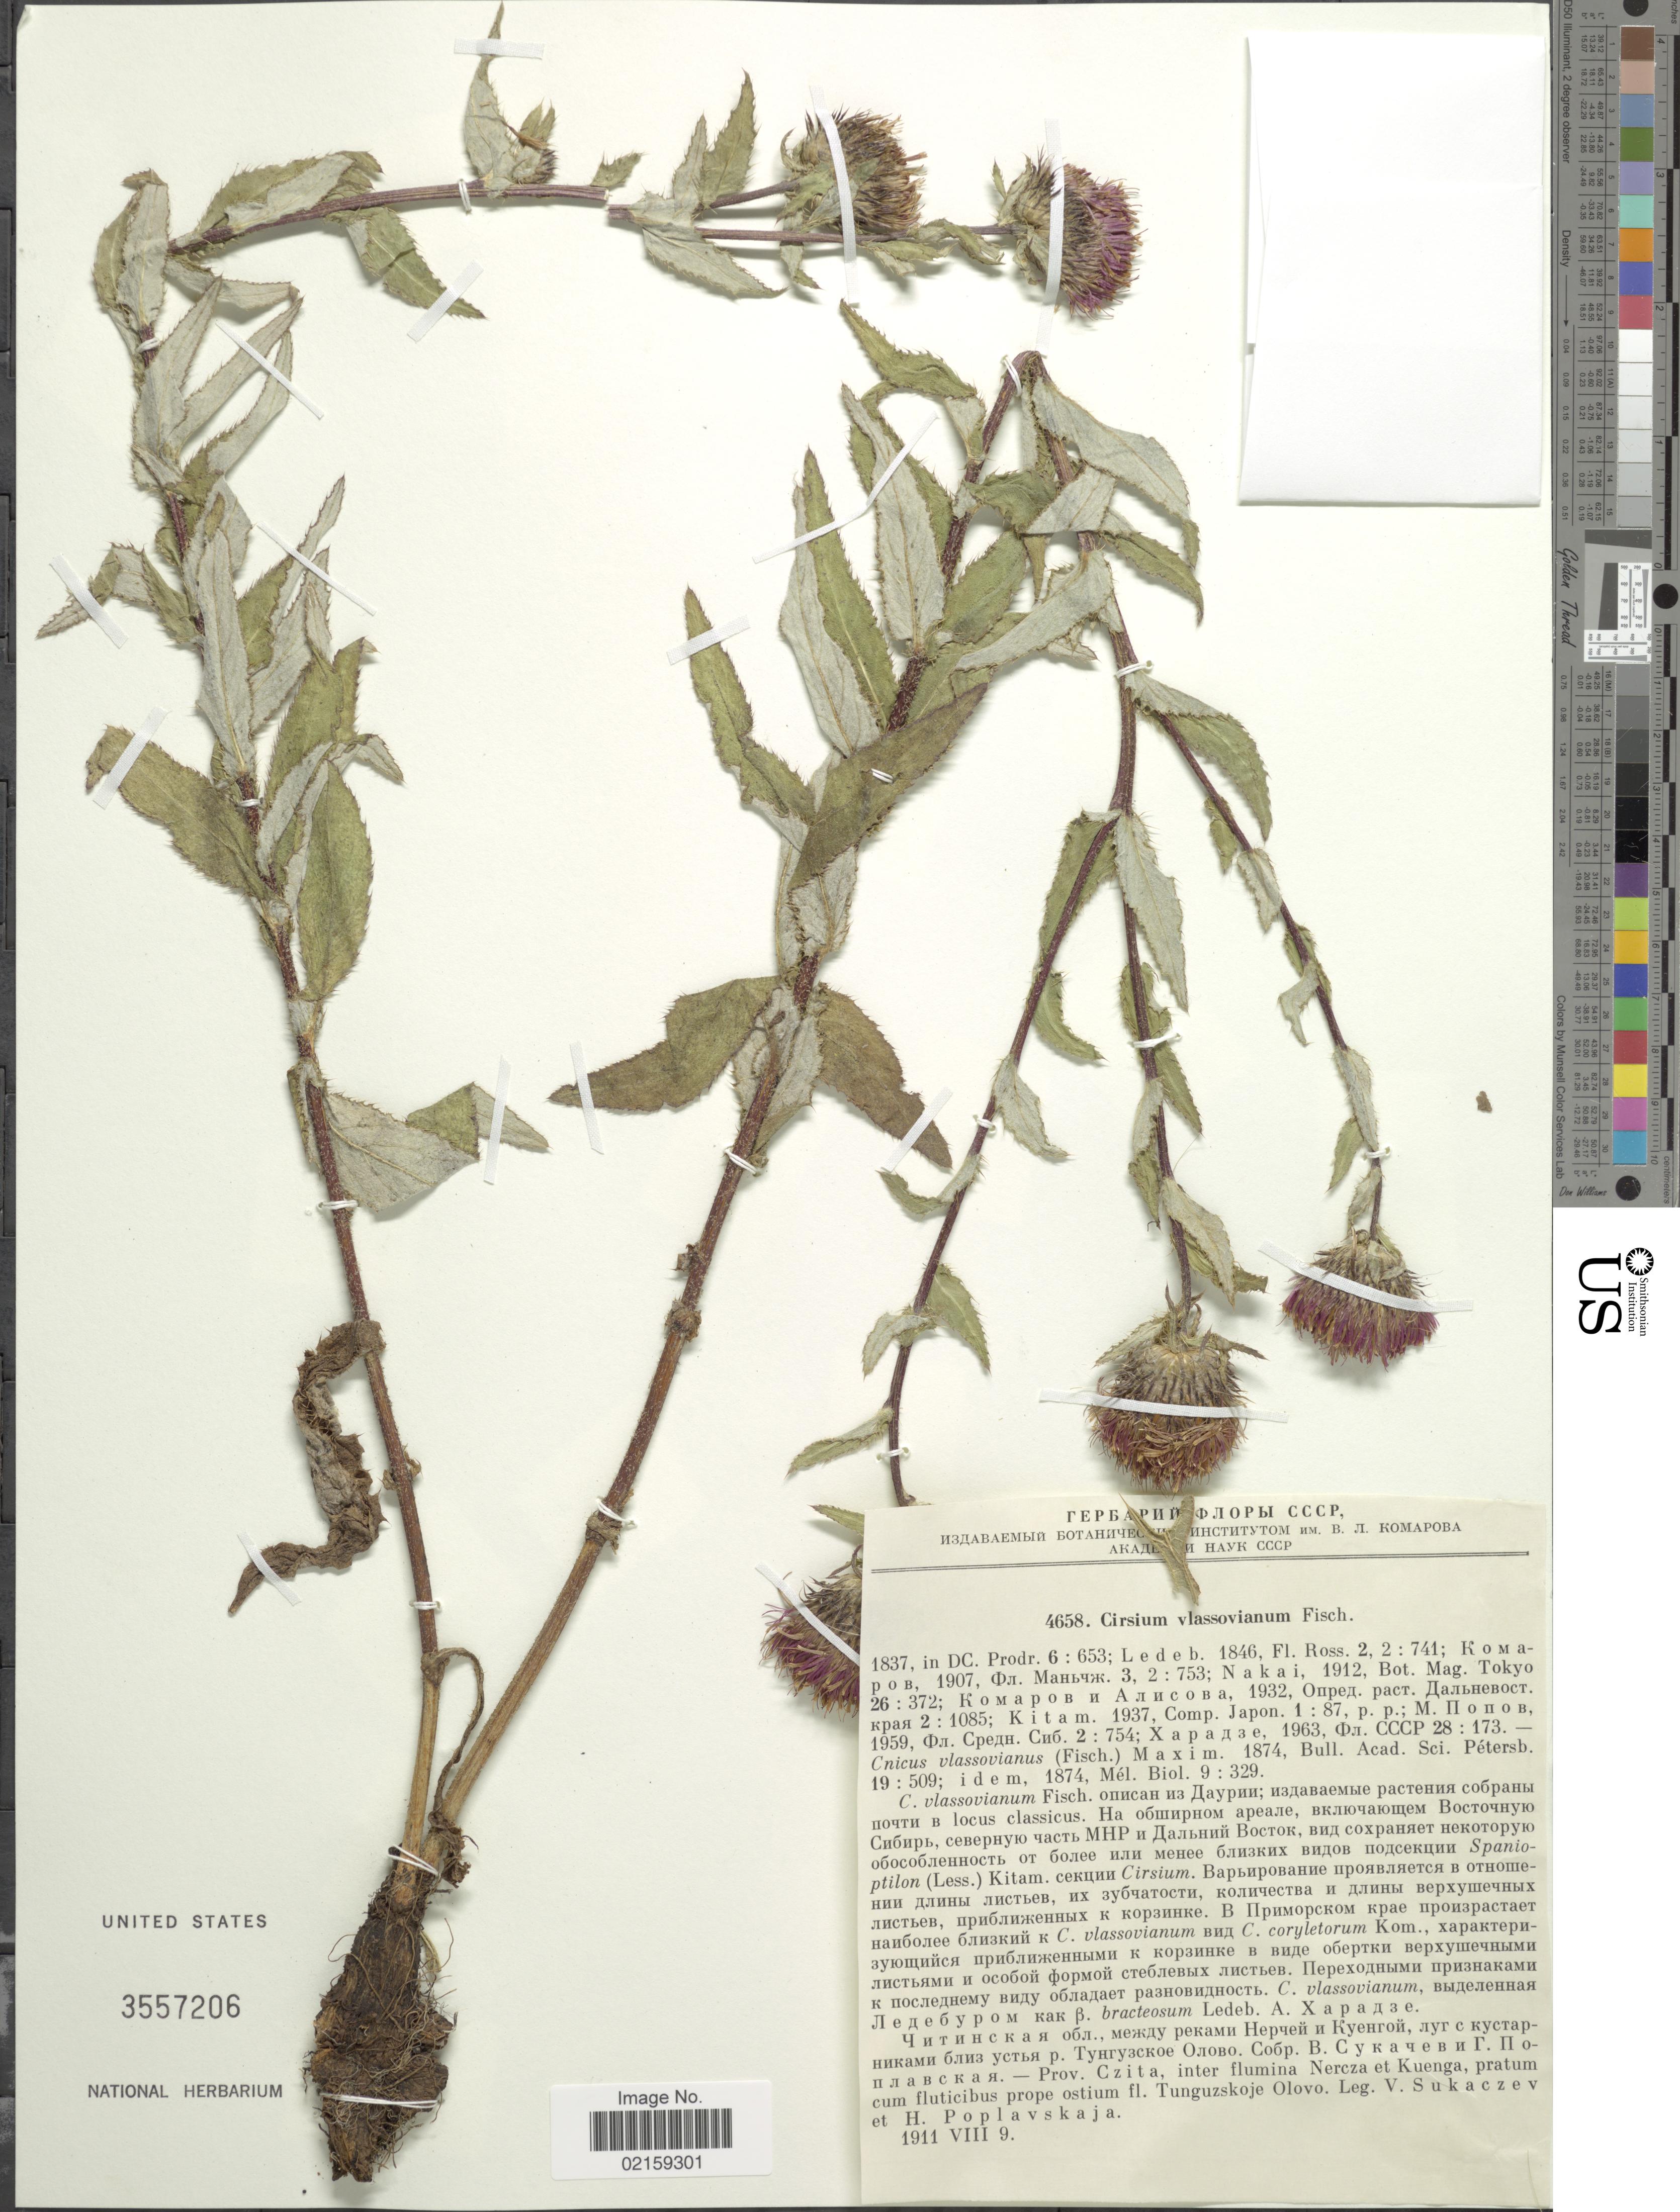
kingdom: Plantae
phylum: Tracheophyta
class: Magnoliopsida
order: Asterales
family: Asteraceae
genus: Cirsium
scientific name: Cirsium vlassovianum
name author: Fisch. ex DC.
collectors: V. Sukaczev & H. I. Poplavskaja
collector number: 4658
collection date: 1911-08-09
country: Russian Federation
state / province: Zabaykalsky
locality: Prov.Czita, inter flumina Nercza et Kuenga, pratum cum fluticibus prope ostium fl. Tunguzskoje Olovo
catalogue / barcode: US 3557206